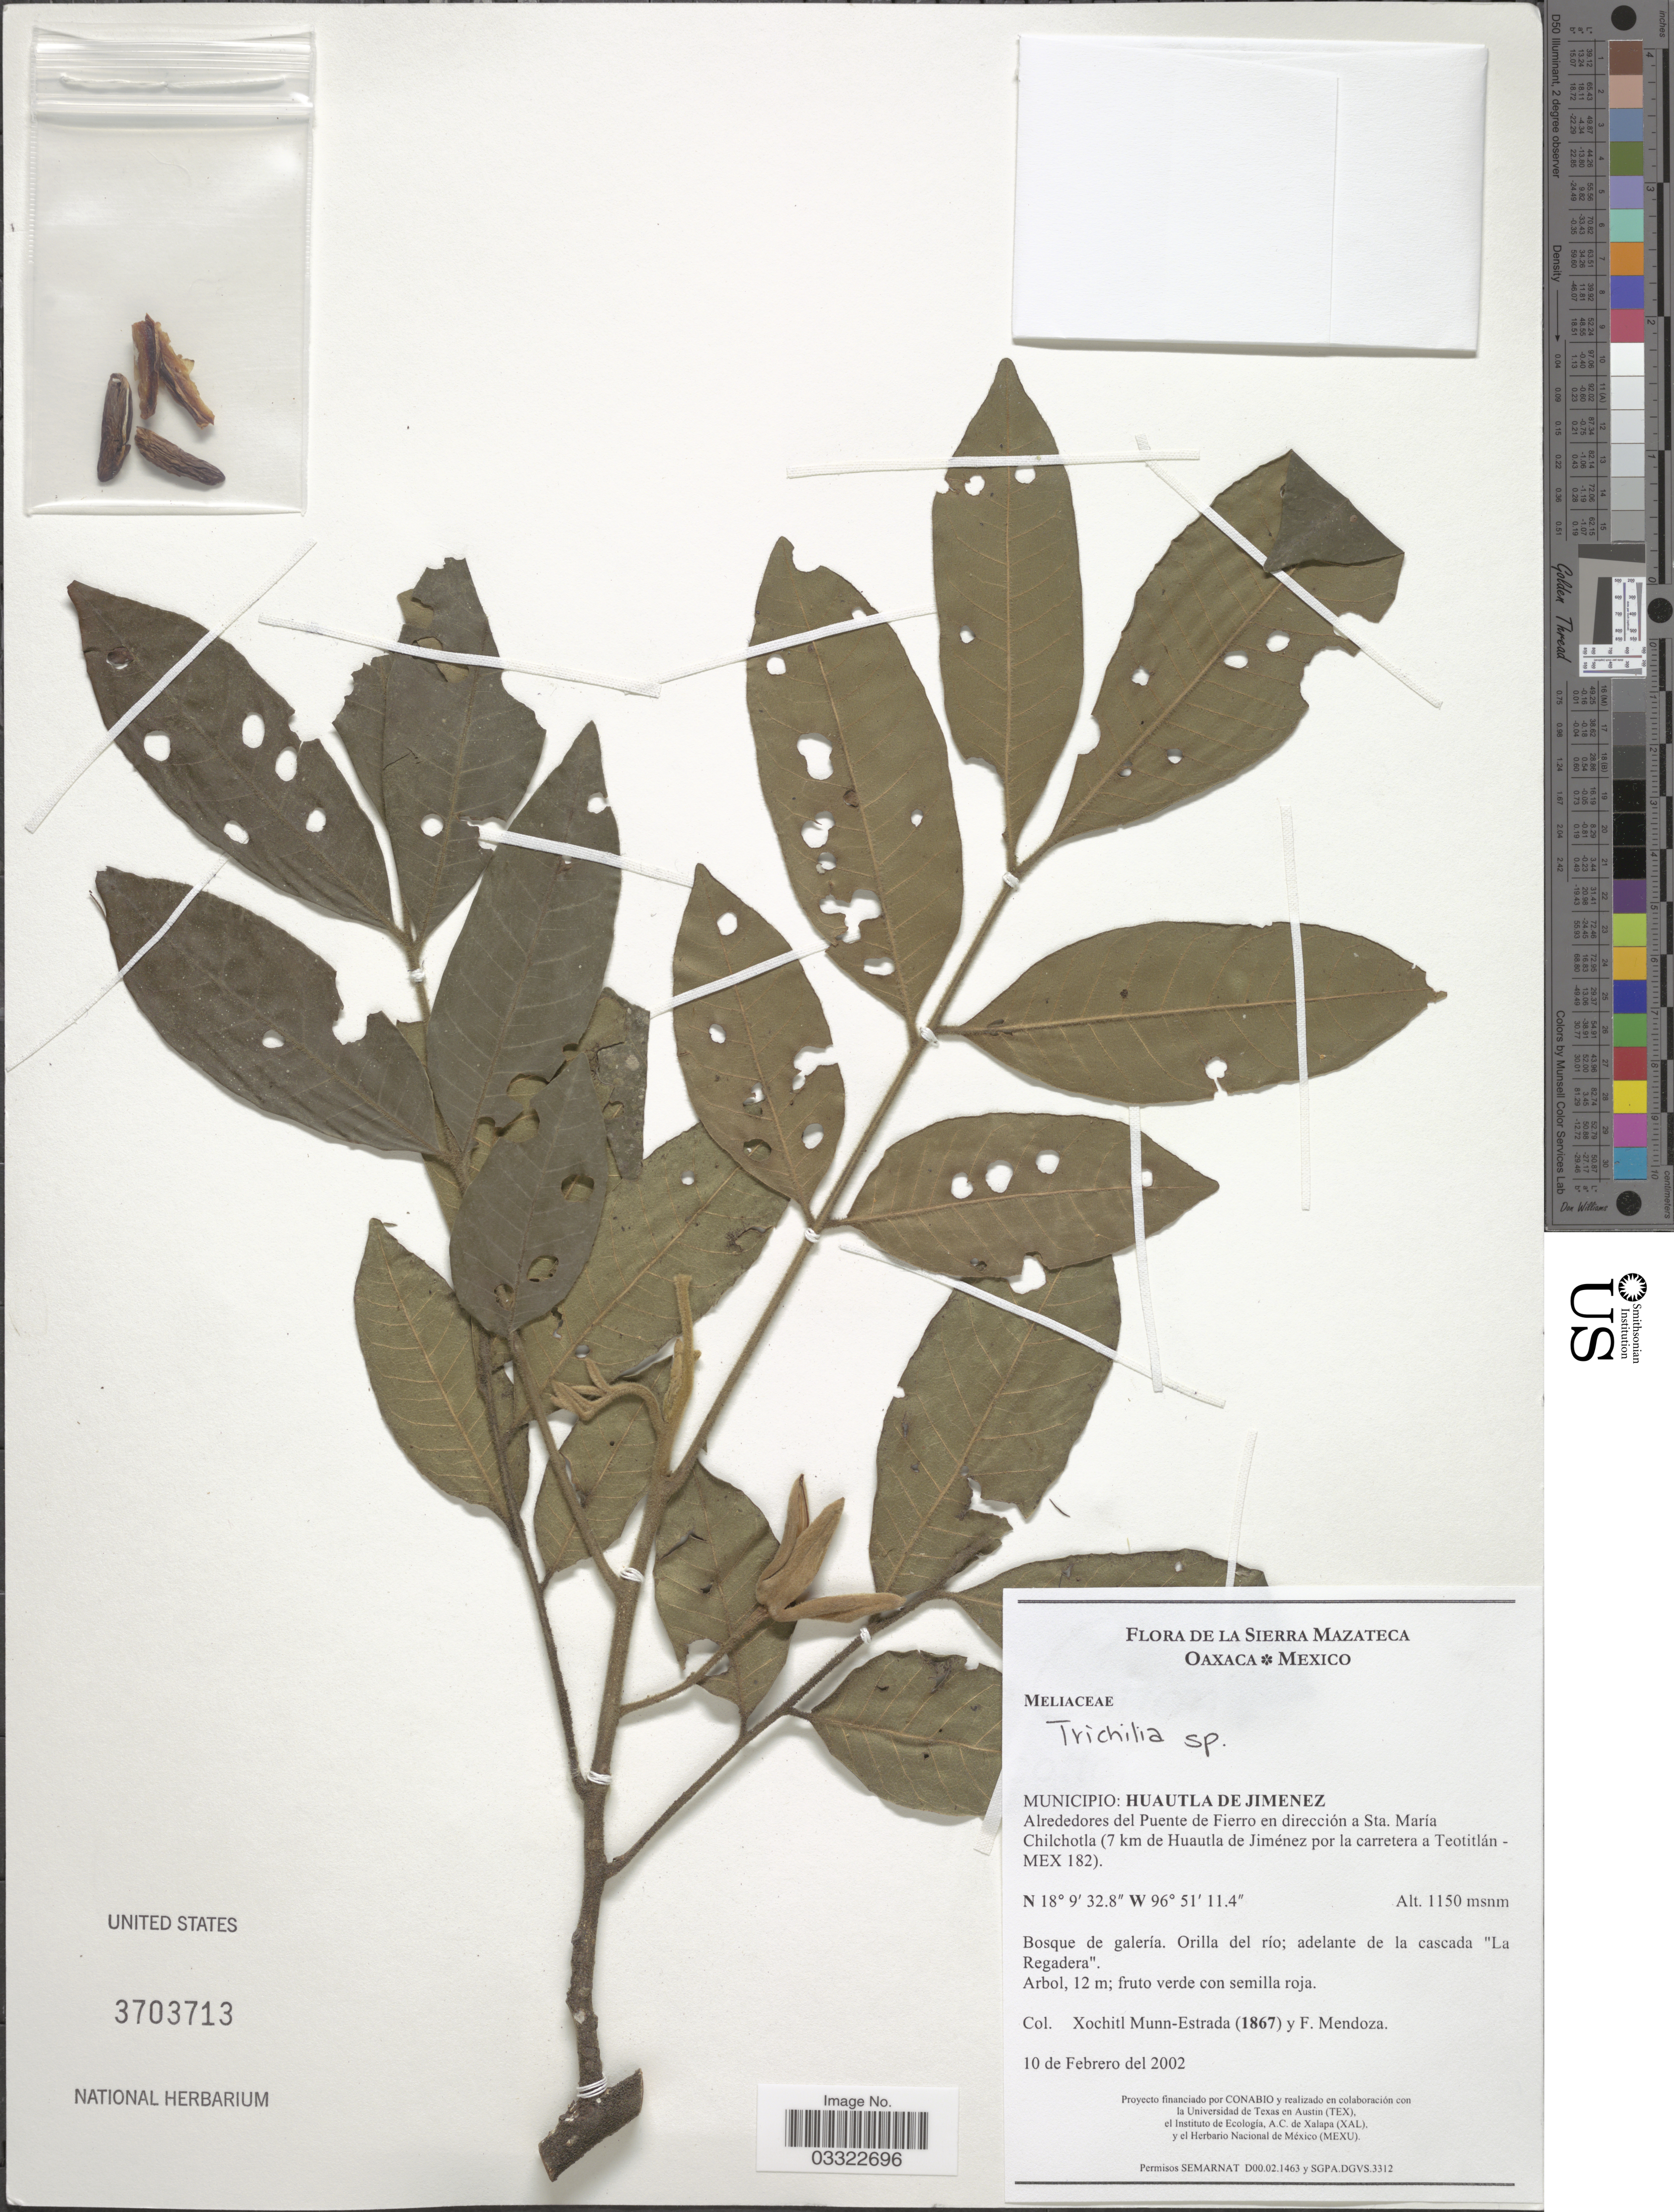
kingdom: Plantae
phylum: Tracheophyta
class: Magnoliopsida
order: Sapindales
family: Meliaceae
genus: Trichilia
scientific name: Trichilia sp.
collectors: X. Munn-Estrada & F. Mendoza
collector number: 1867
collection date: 2002-02-10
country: Mexico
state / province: Oaxaca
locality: La Sierra Mazateca. Municipio: Huautla de Jimenez. Alrededores del Puente Fierro en dirección a Sta. María Chilchotla (7 km de Huautla de Jiménez por la carretera a Teotitlán - MEX 182).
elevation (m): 1150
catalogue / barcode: US 3703713